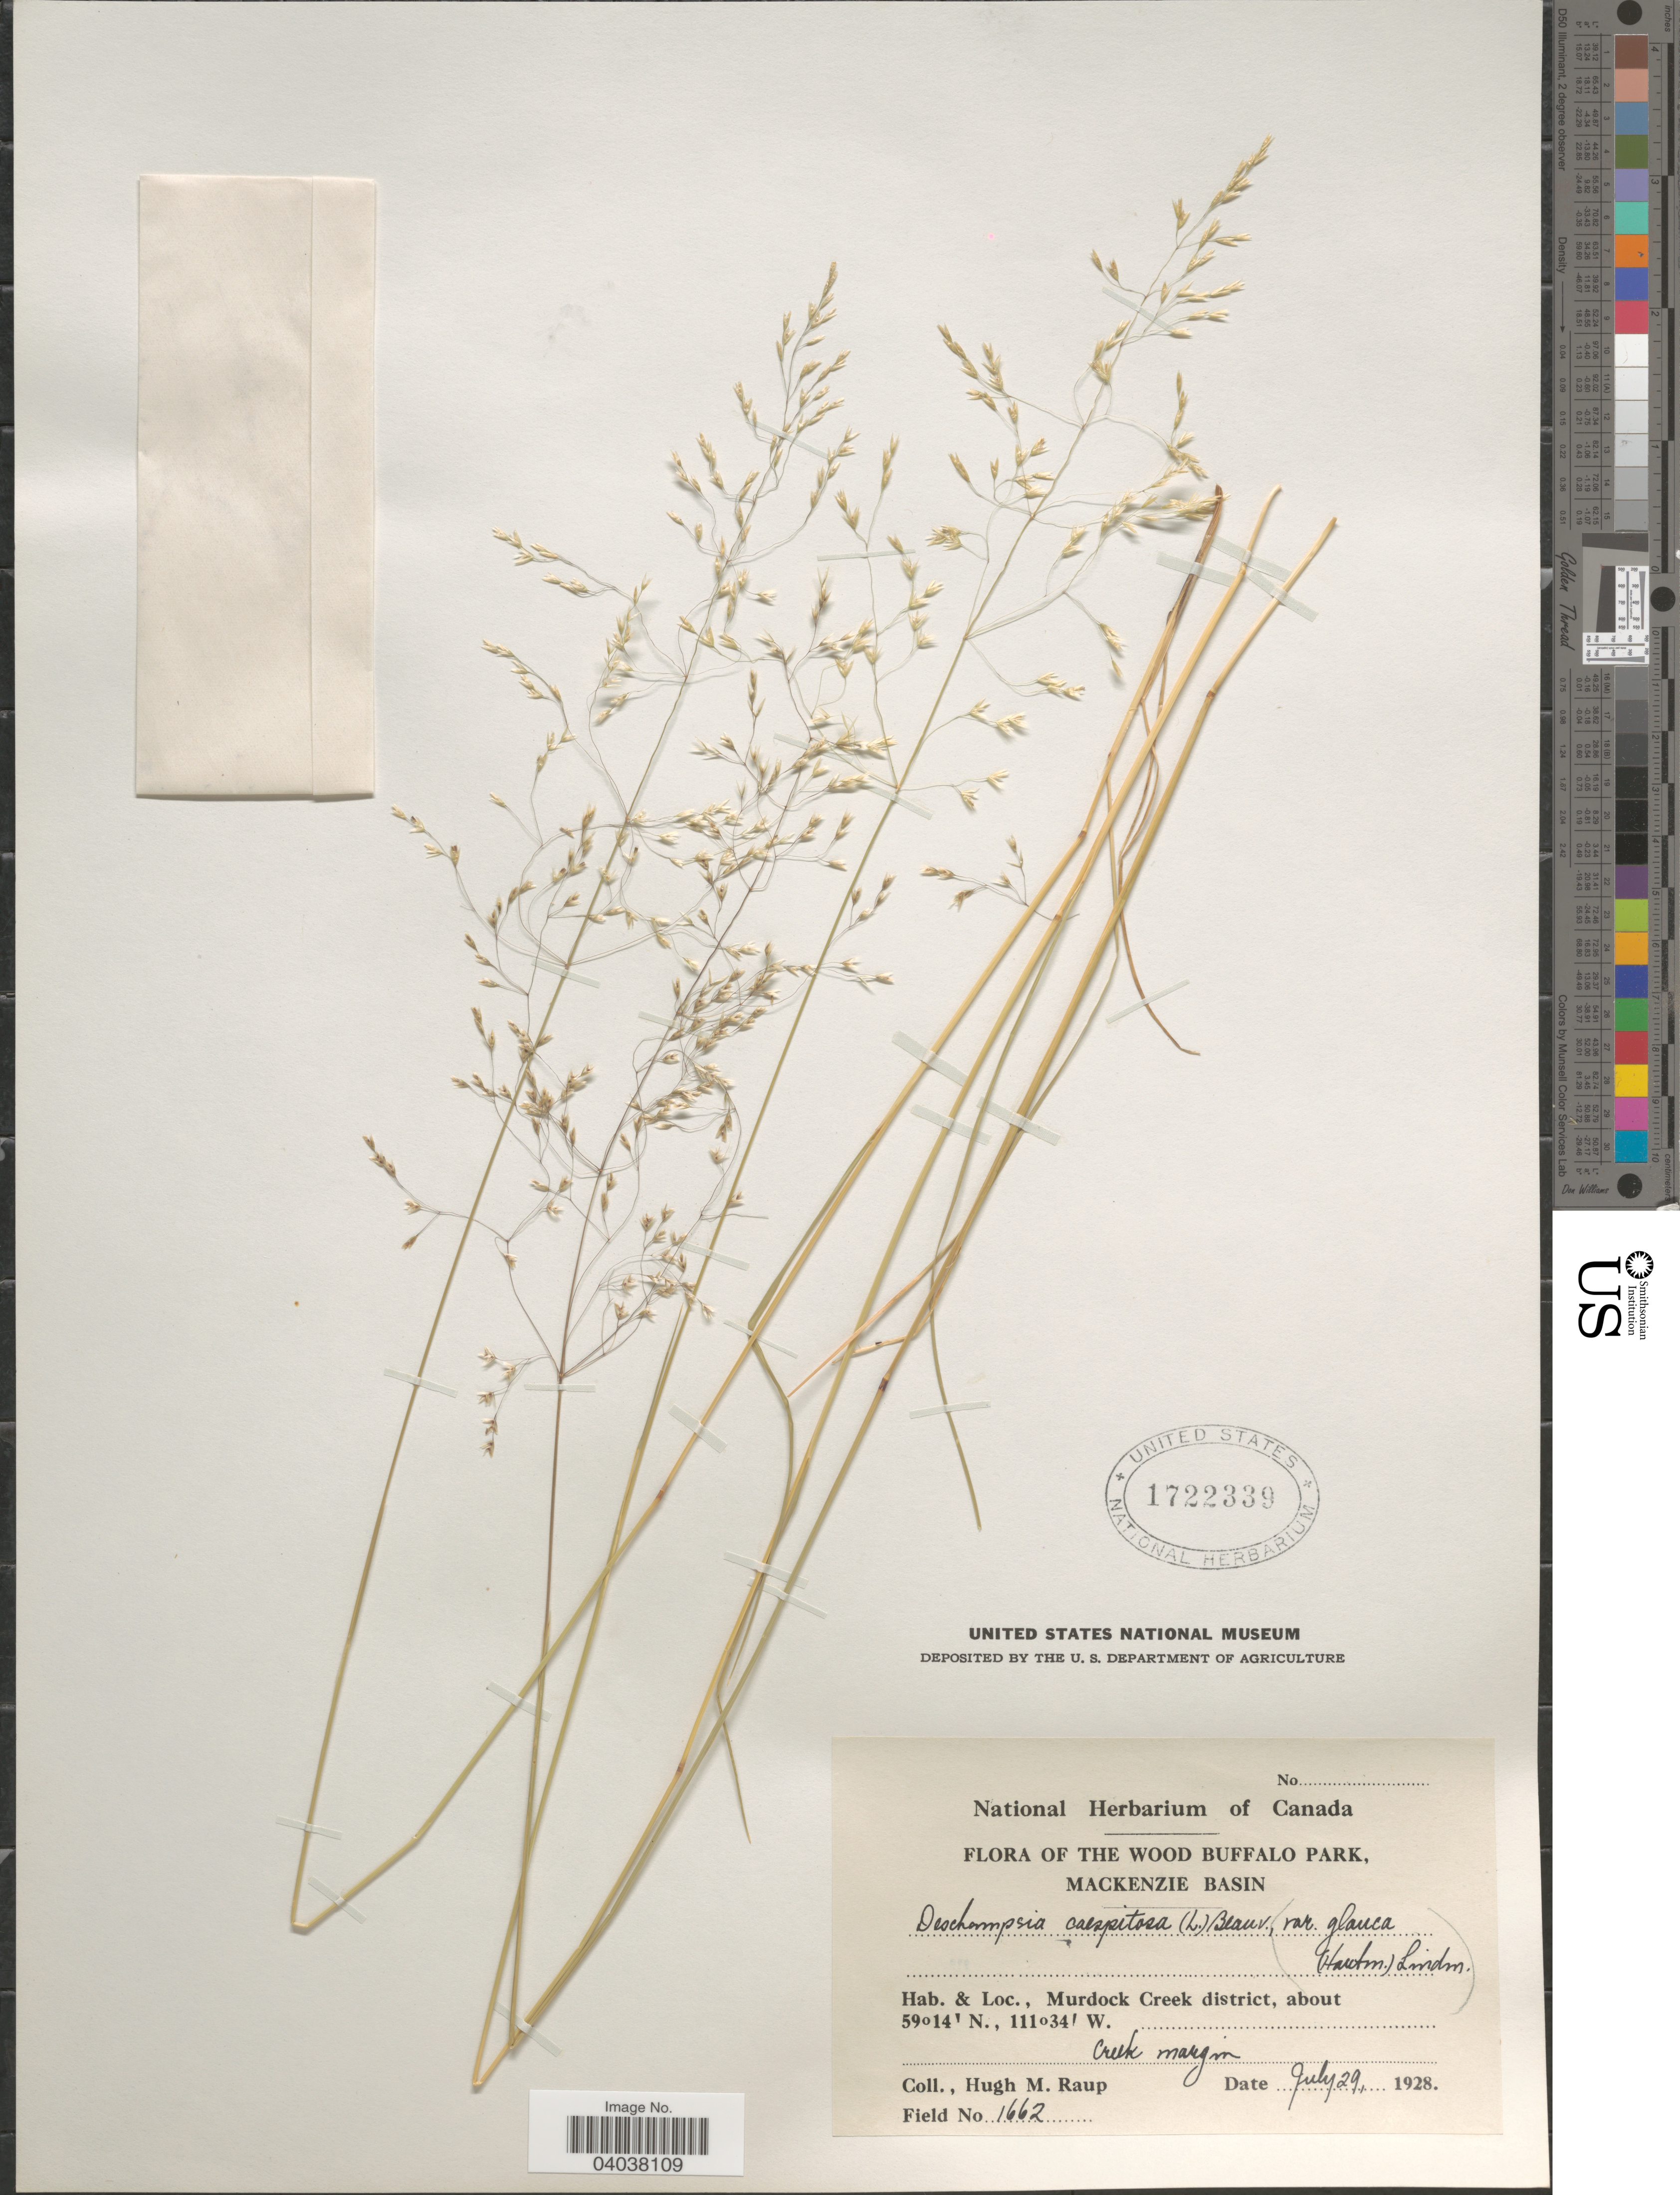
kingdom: Plantae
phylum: Tracheophyta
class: Liliopsida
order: Poales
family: Poaceae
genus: Deschampsia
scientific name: Deschampsia cespitosa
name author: (L.) P. Beauv.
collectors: H. Raup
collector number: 1662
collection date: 1928-07-29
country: Canada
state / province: Alberta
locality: The Wood Buffalo Park, Mackenzie Basin. Murdock Creek district.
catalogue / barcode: US 1722339